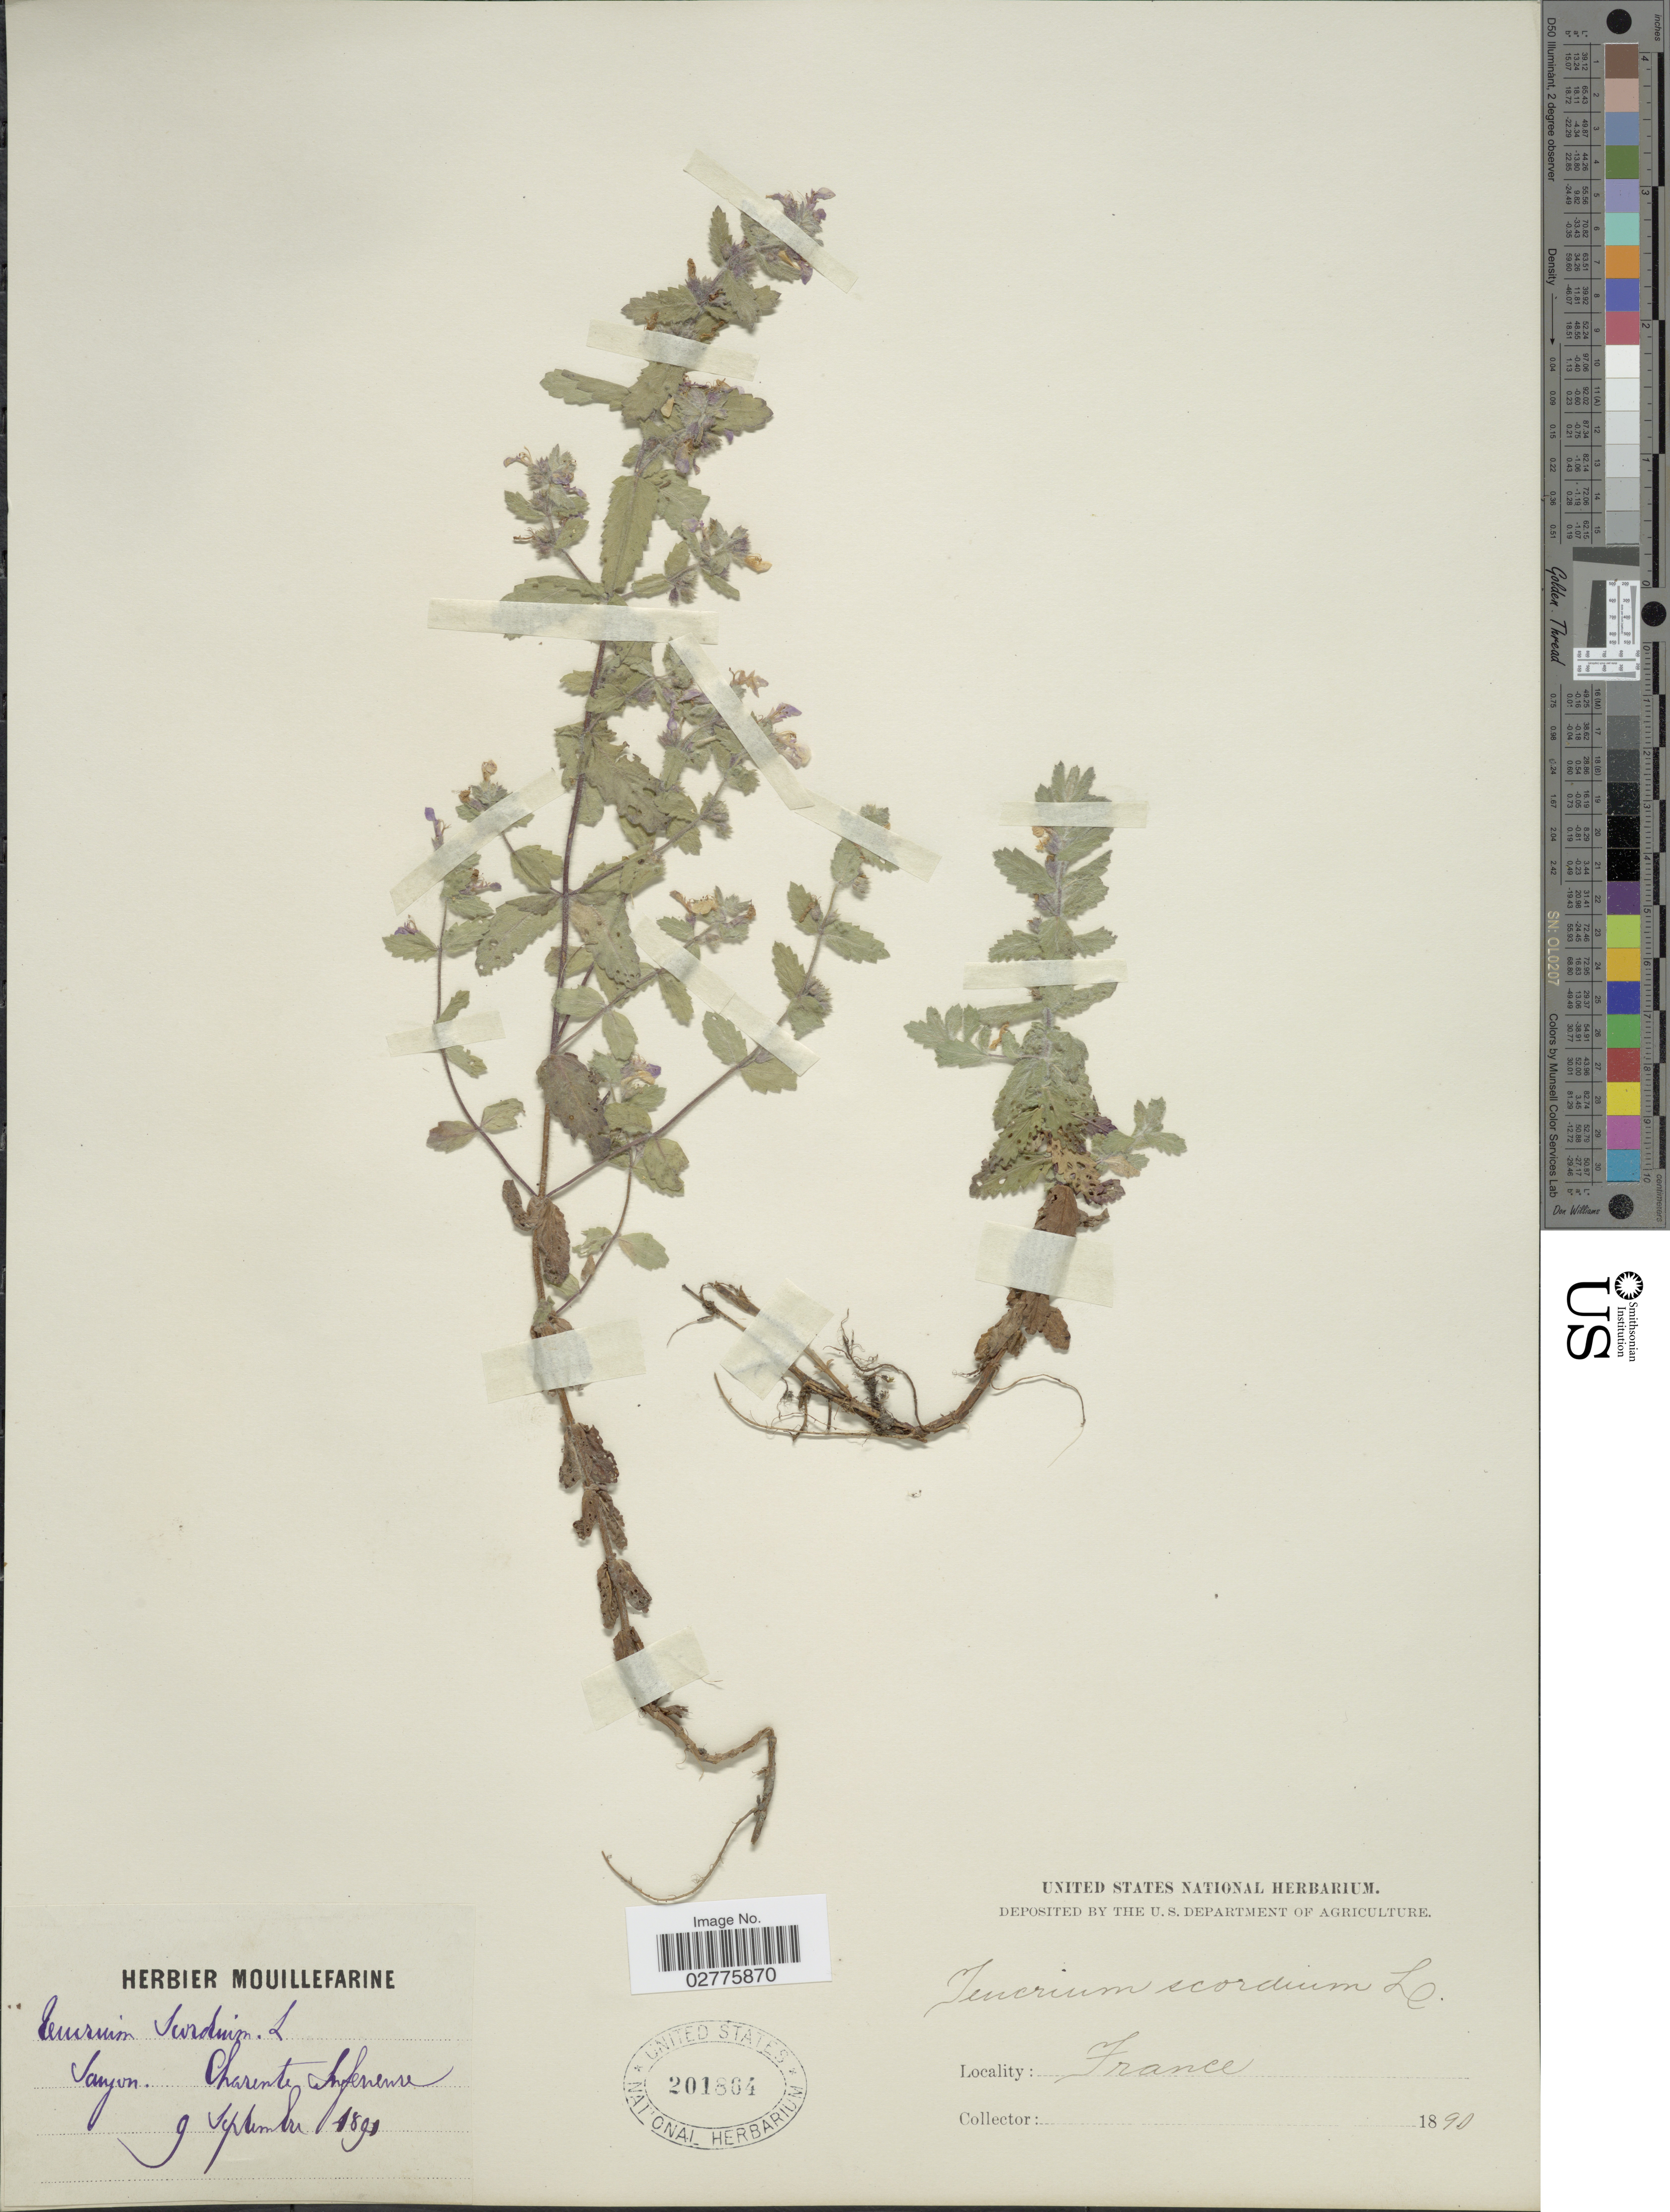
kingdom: Plantae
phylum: Tracheophyta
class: Magnoliopsida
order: Lamiales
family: Lamiaceae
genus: Teucrium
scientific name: Teucrium scordium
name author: L.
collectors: ex herb. Mouillefarine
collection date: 1891-09-09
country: France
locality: Sanyon. Charente Inferieure.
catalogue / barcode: US 201864